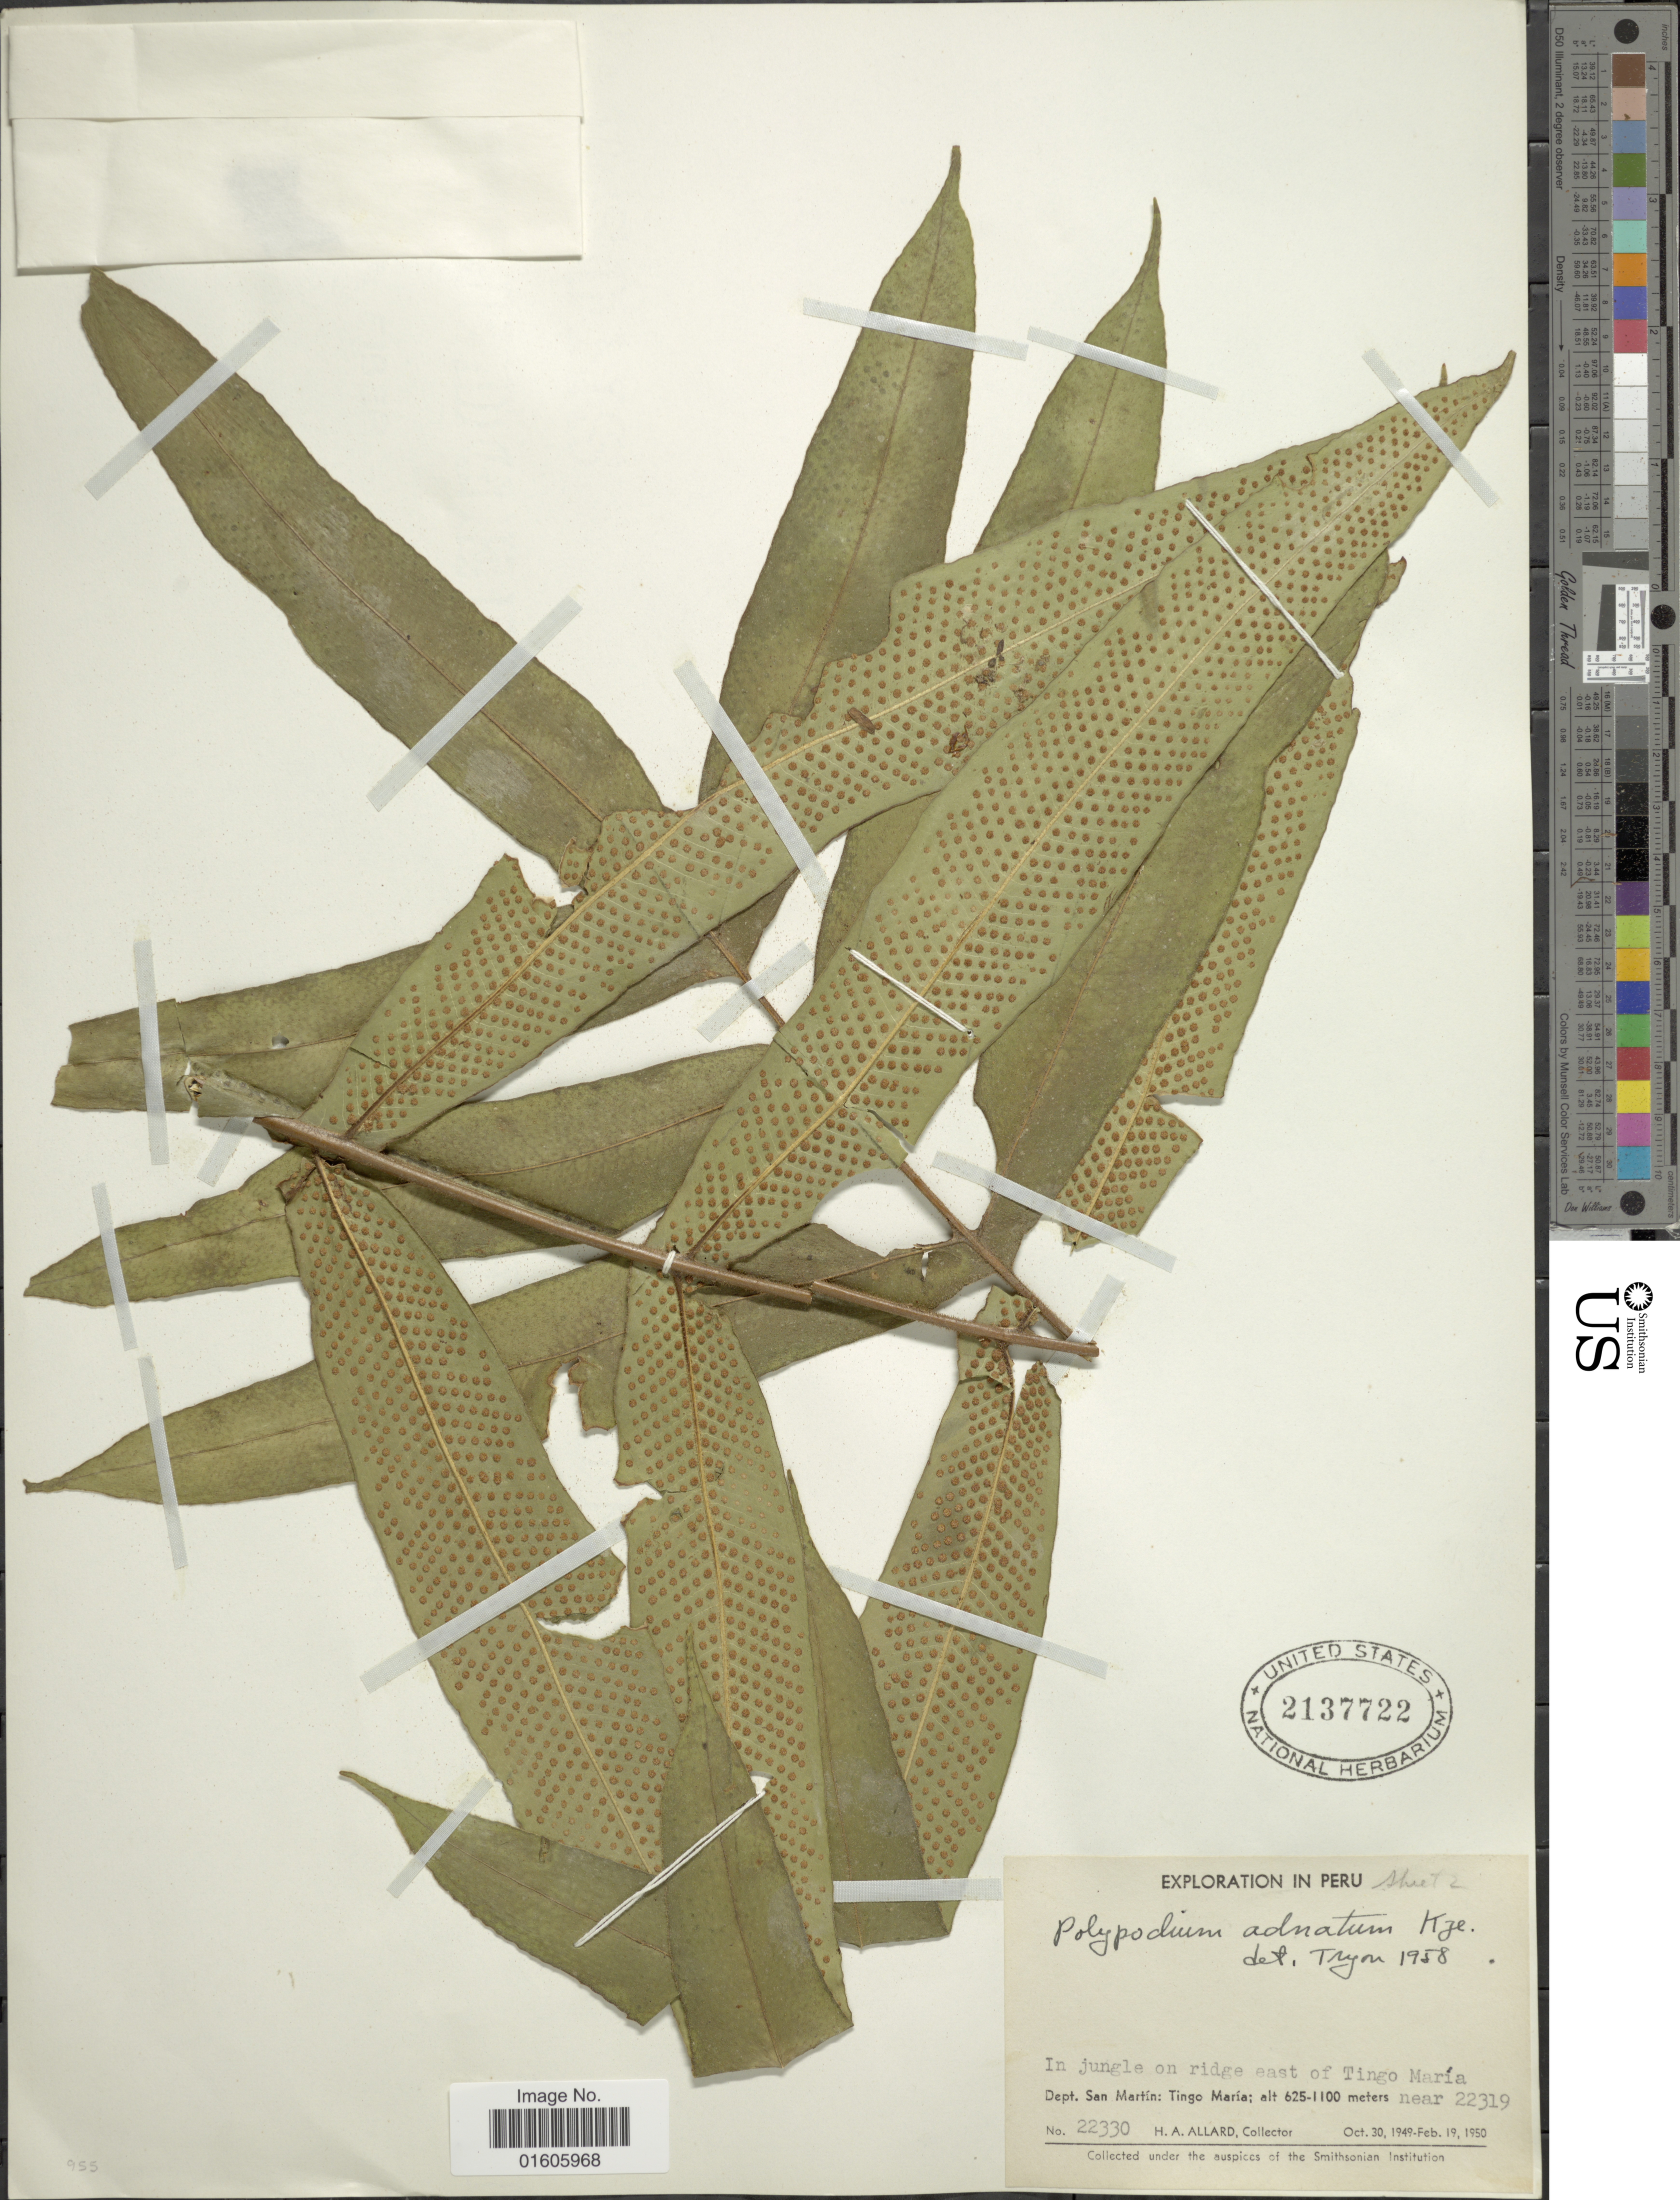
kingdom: Plantae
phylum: Tracheophyta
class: Polypodiopsida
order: Polypodiales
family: Polypodiaceae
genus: Serpocaulon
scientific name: Serpocaulon adnatum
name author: (Kunze ex Klotzsch) A.R. Sm.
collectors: H. A. Allard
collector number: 22330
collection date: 1949-10-30/1950-02-19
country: Peru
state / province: San Martín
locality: In jungle on ridge east of Tingo María. Dept. San Martín: Tingo María.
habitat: in jungle on ridge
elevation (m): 625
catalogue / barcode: US 2137722